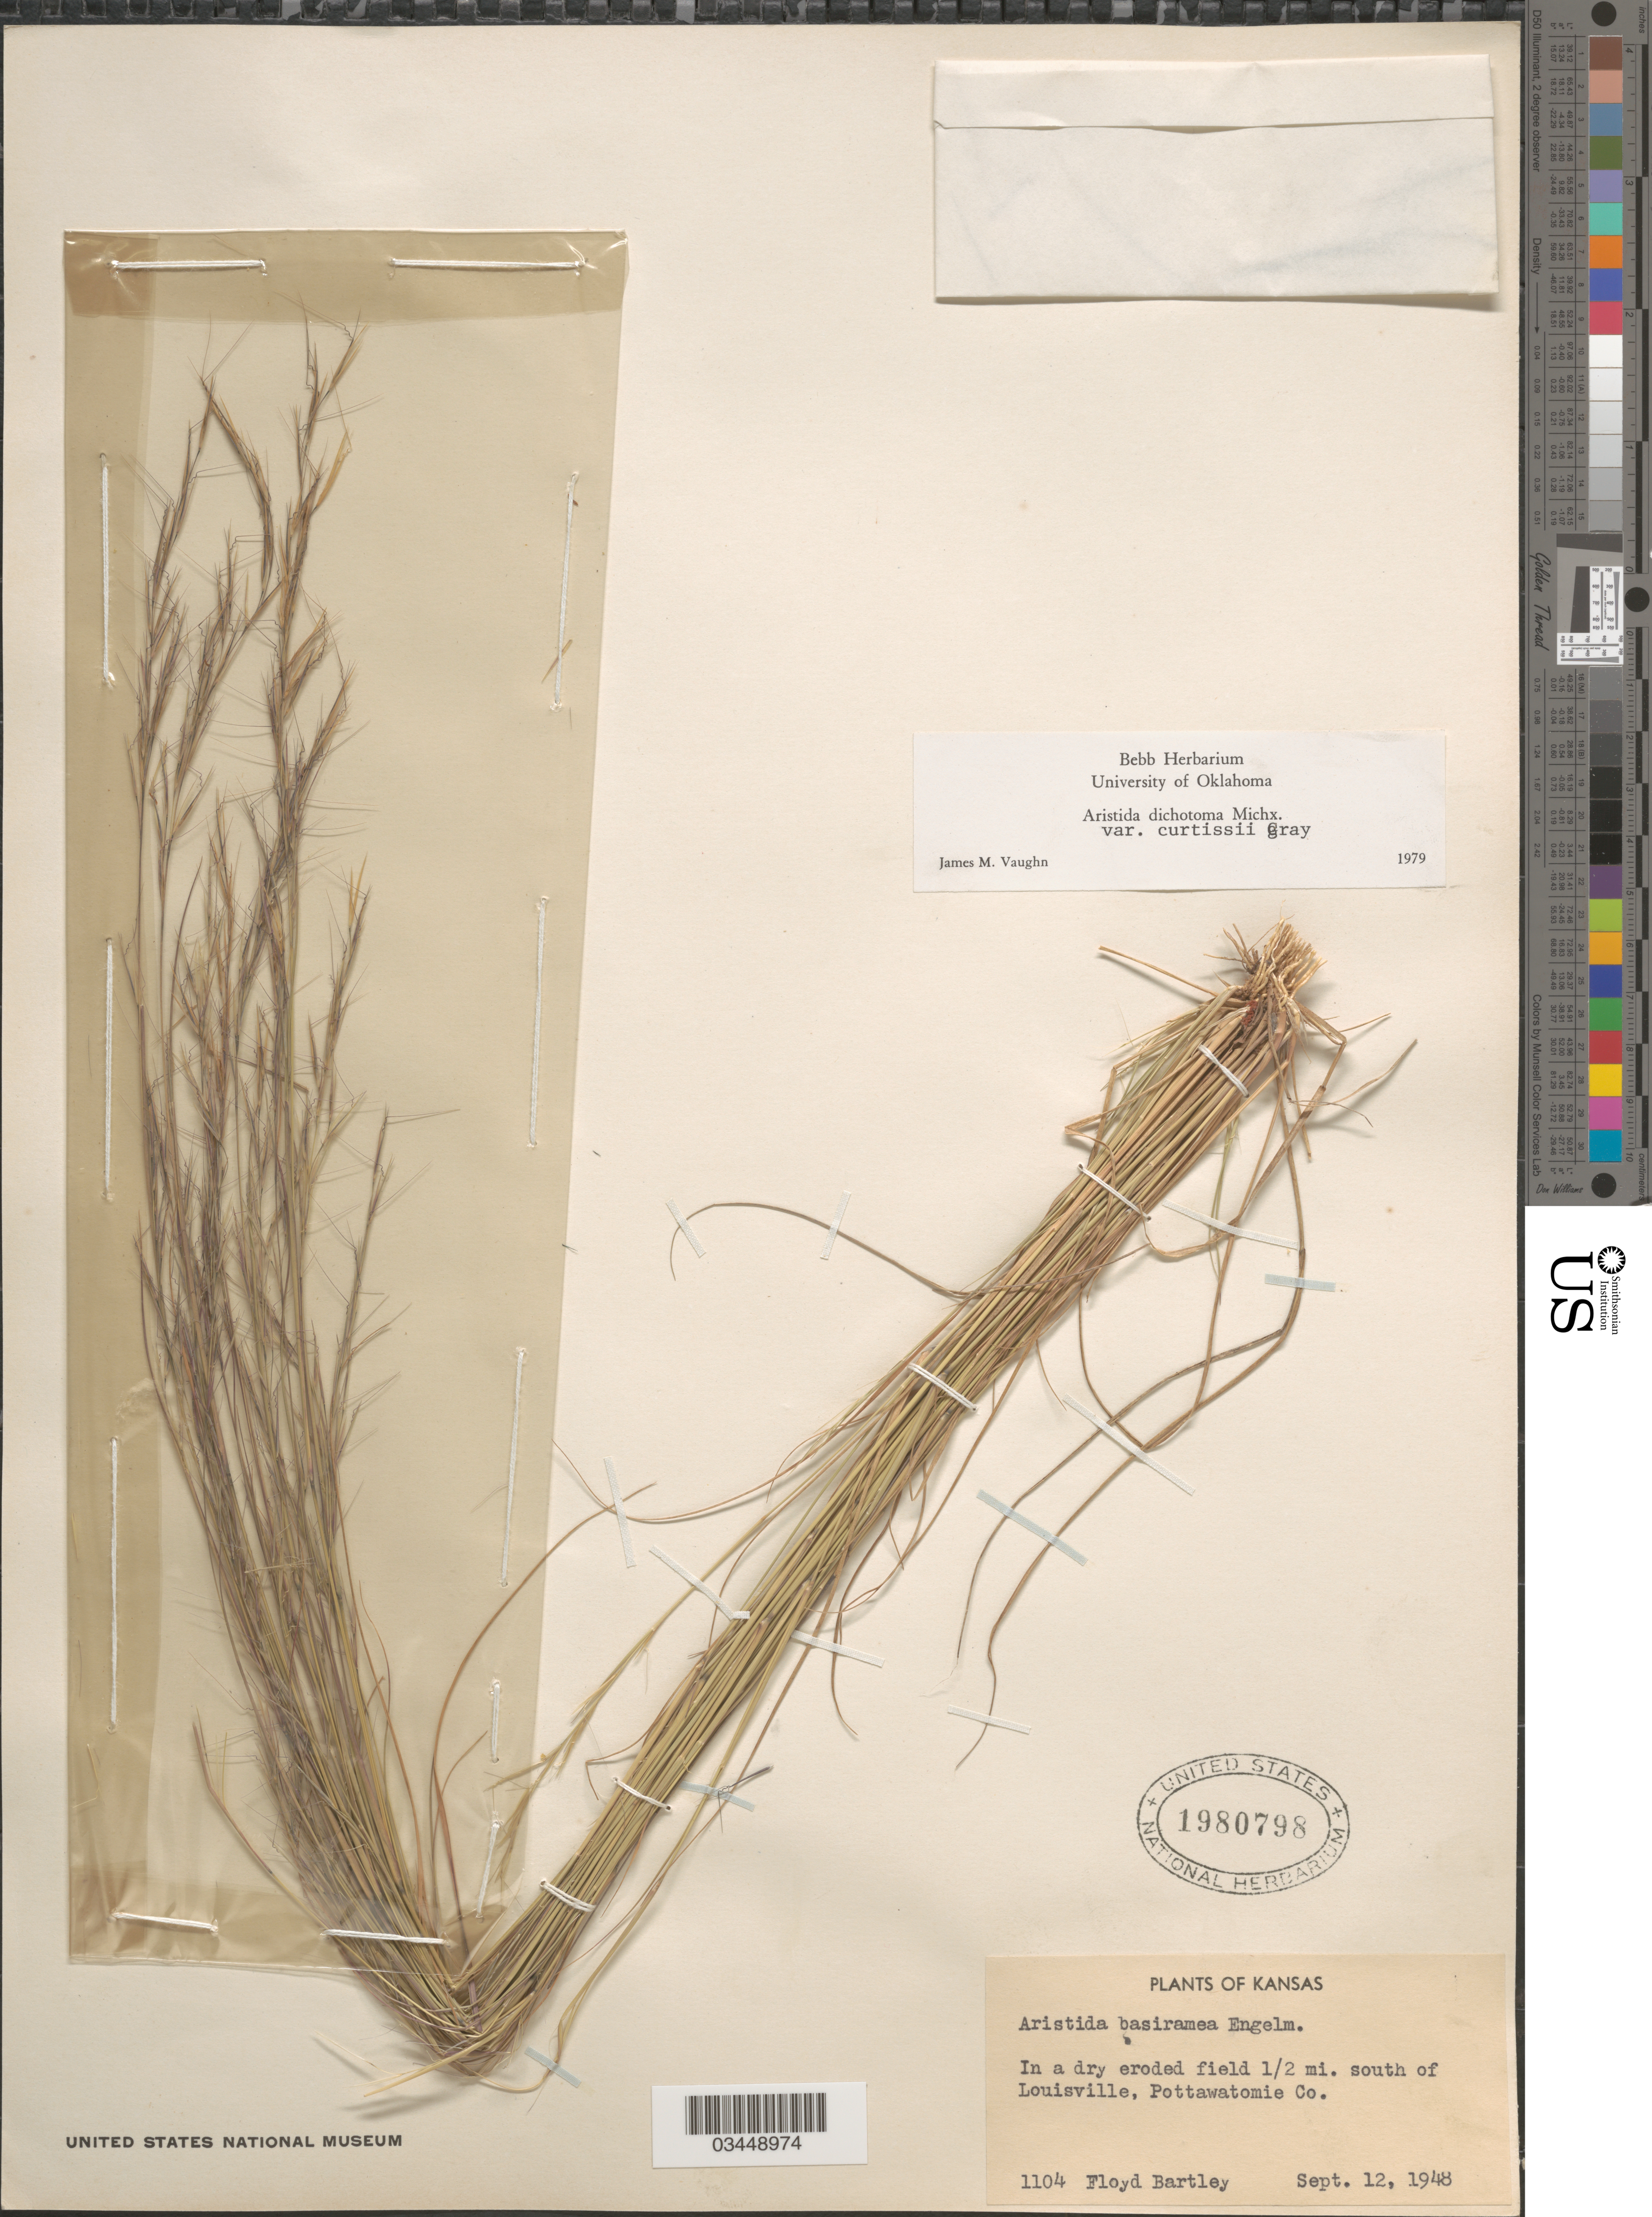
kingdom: Plantae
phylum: Tracheophyta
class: Liliopsida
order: Poales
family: Poaceae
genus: Aristida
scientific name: Aristida dichotoma var. curtisii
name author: A. Gray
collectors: F. Bartley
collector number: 1104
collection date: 1948-09-12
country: United States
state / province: Kansas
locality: In a dry eroded field 1/2 mi. south of Louisville, Pottawatomie Co.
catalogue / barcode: US 1980798